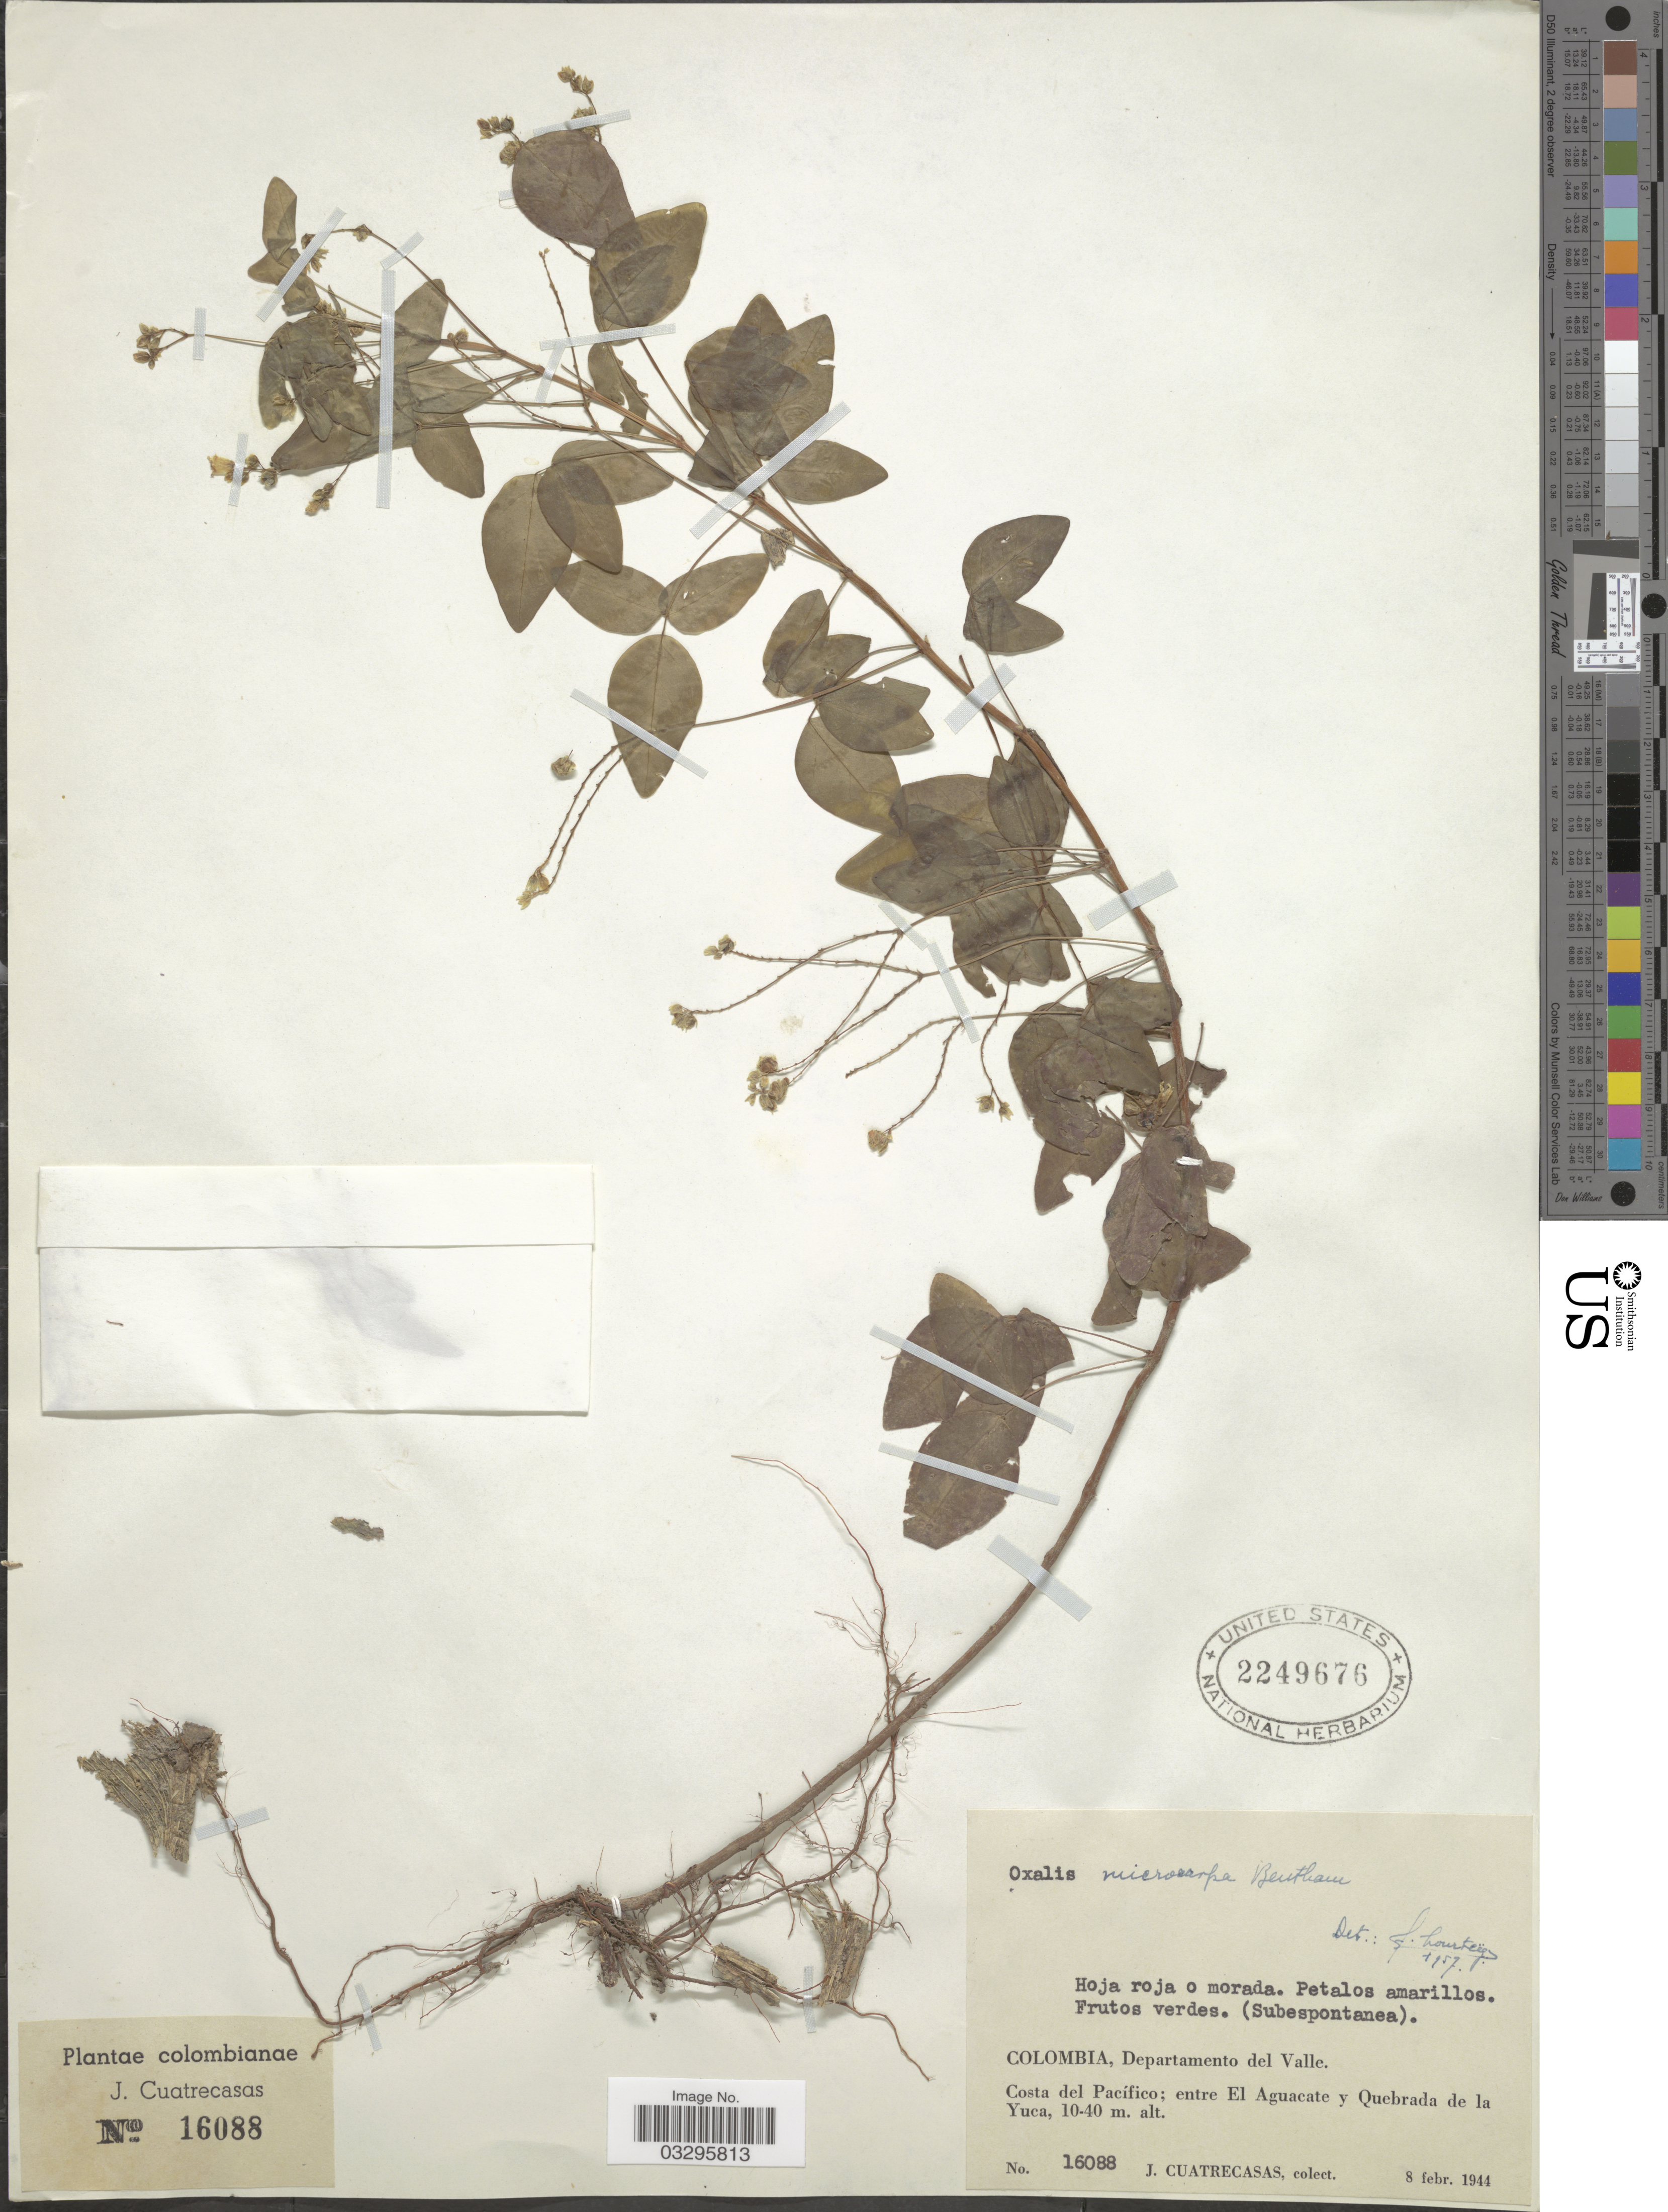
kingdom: Plantae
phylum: Tracheophyta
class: Magnoliopsida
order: Oxalidales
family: Oxalidaceae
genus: Oxalis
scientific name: Oxalis microcarpa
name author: Benth.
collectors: J. Cuatrecasas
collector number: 16088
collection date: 1944-02-08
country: Colombia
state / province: Valle del Cauca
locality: Departamento del Valle. Costa del Pacífico; entre El Aguacate y Quebrada de la Yuca.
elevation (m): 10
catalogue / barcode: US 2249676